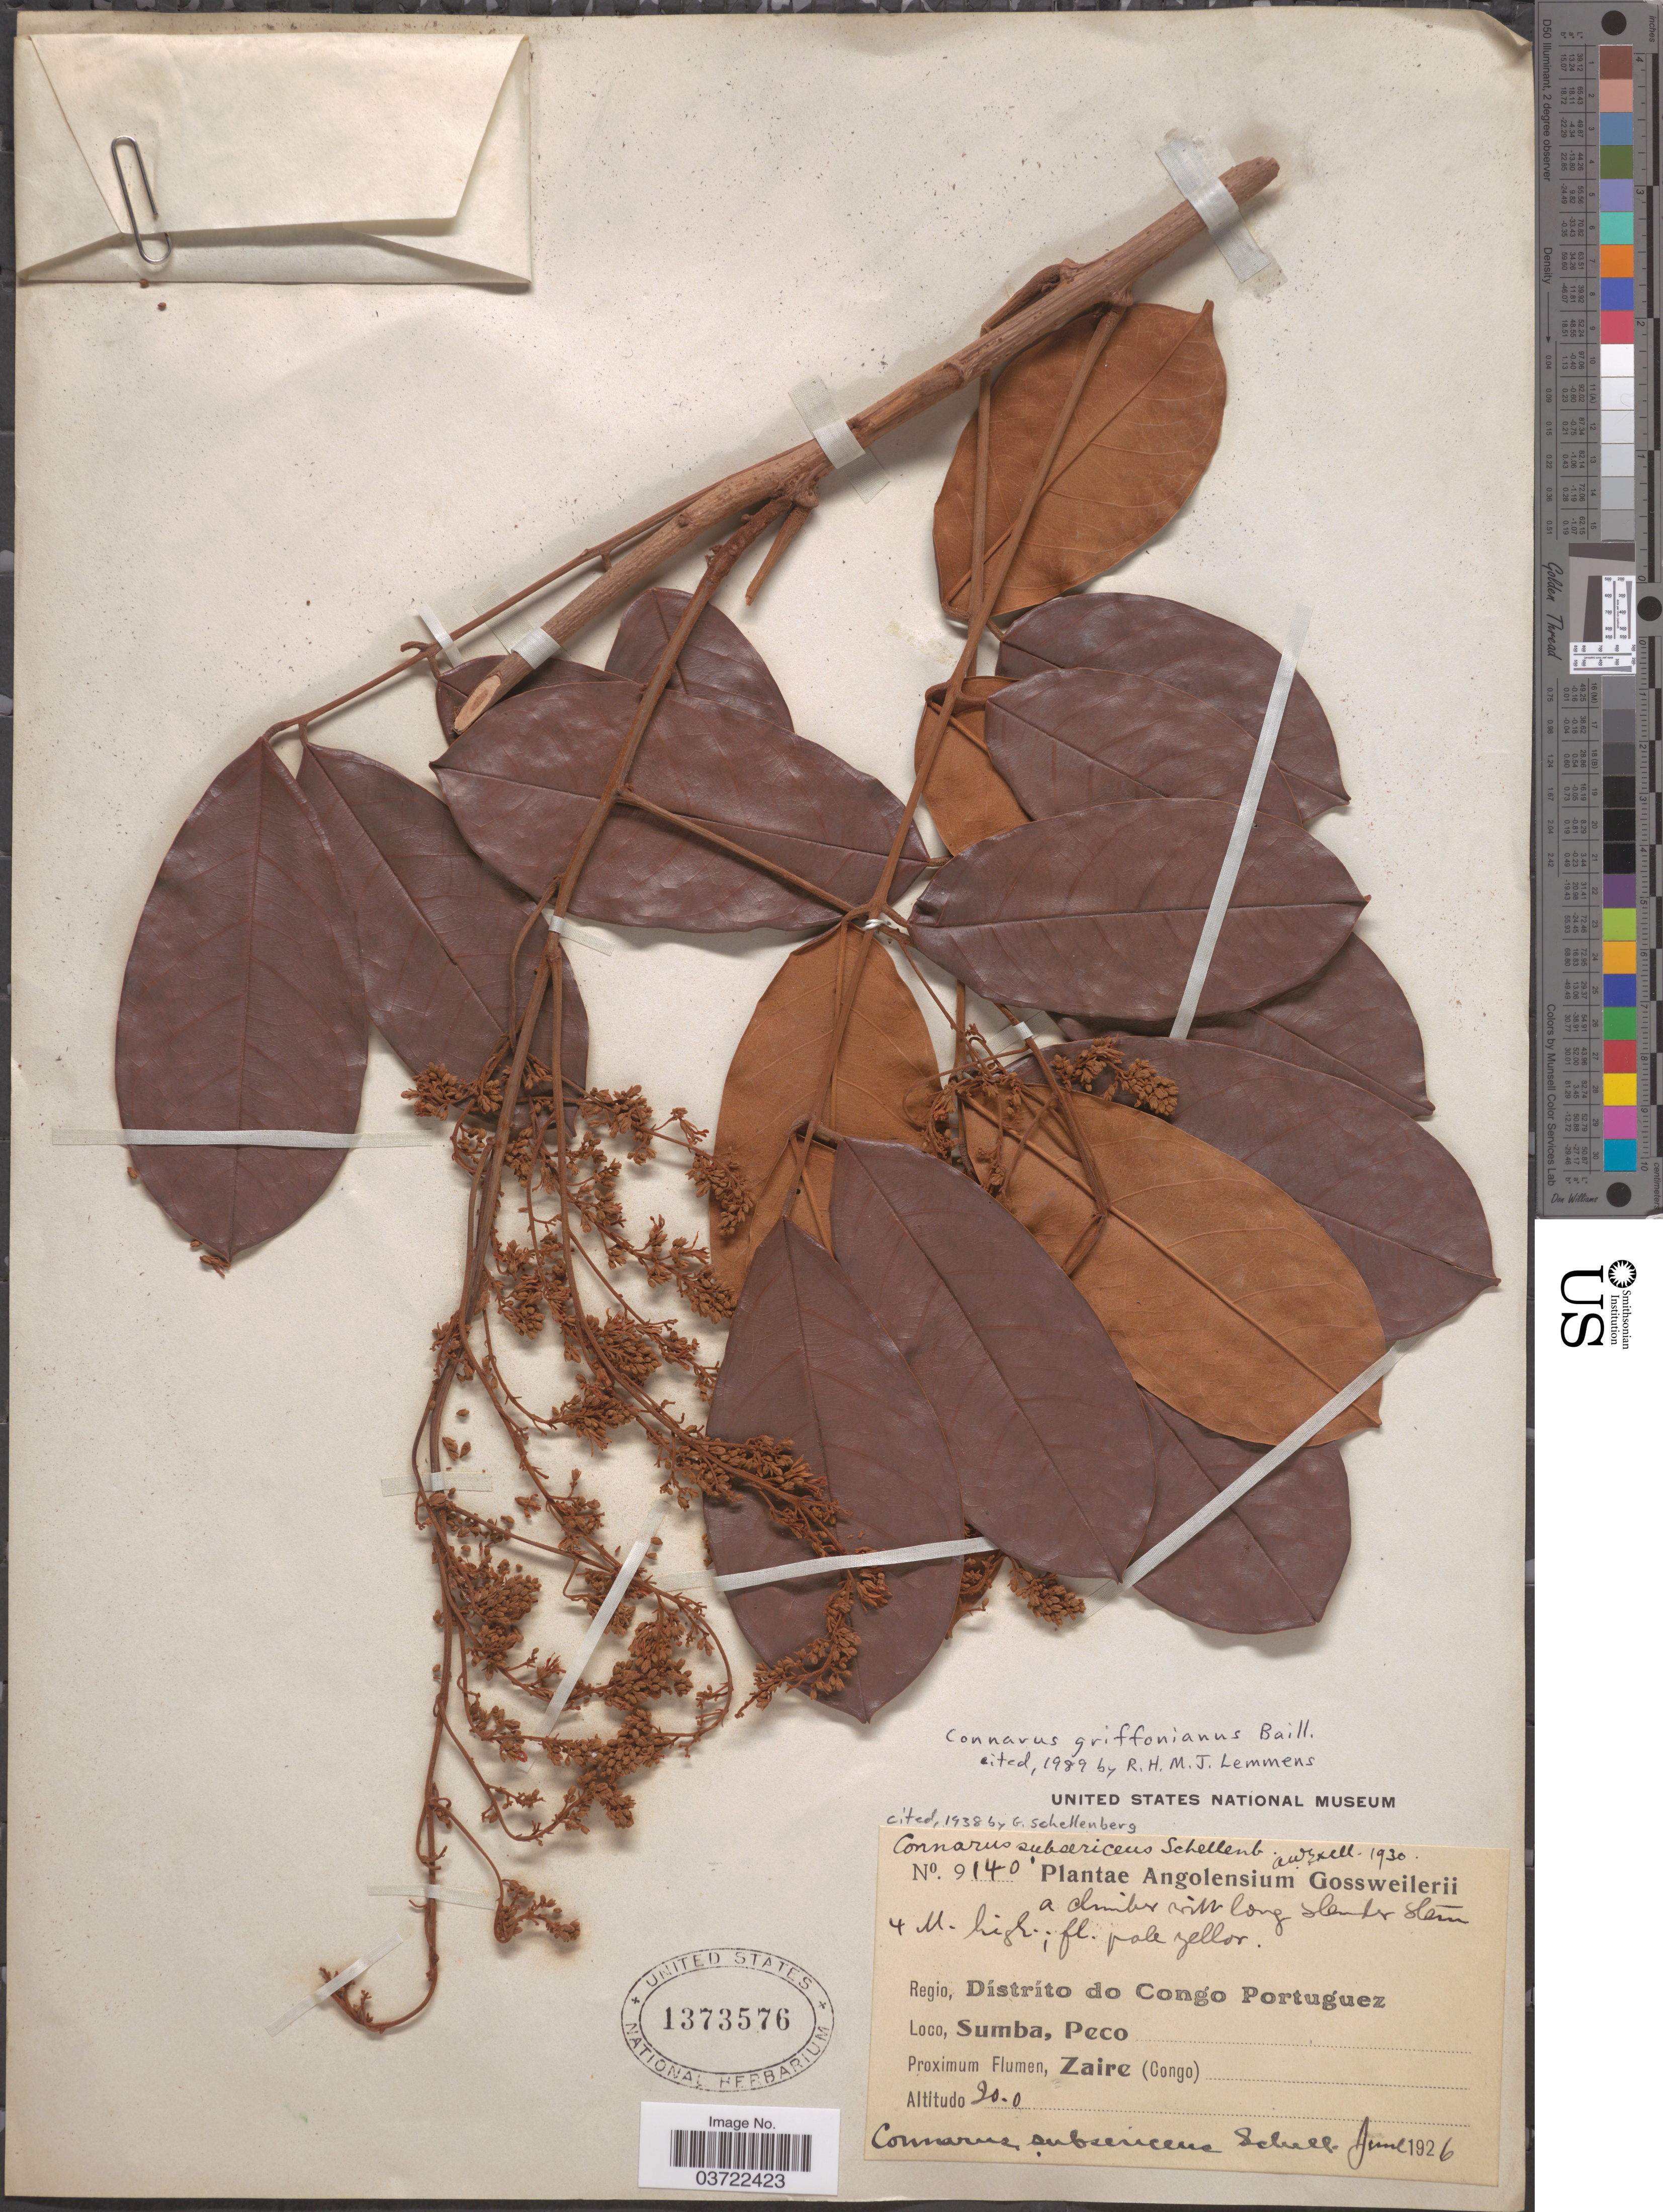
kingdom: Plantae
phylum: Tracheophyta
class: Magnoliopsida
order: Oxalidales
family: Connaraceae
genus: Connarus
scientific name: Connarus griffonianus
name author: Baill.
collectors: -. Gossweiler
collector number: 9140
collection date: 1926-06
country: Angola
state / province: Zaire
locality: Regio, Dístríto do Congo Portuguez. Sumba, Peco. Zaire (Congo).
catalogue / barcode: US 1373576